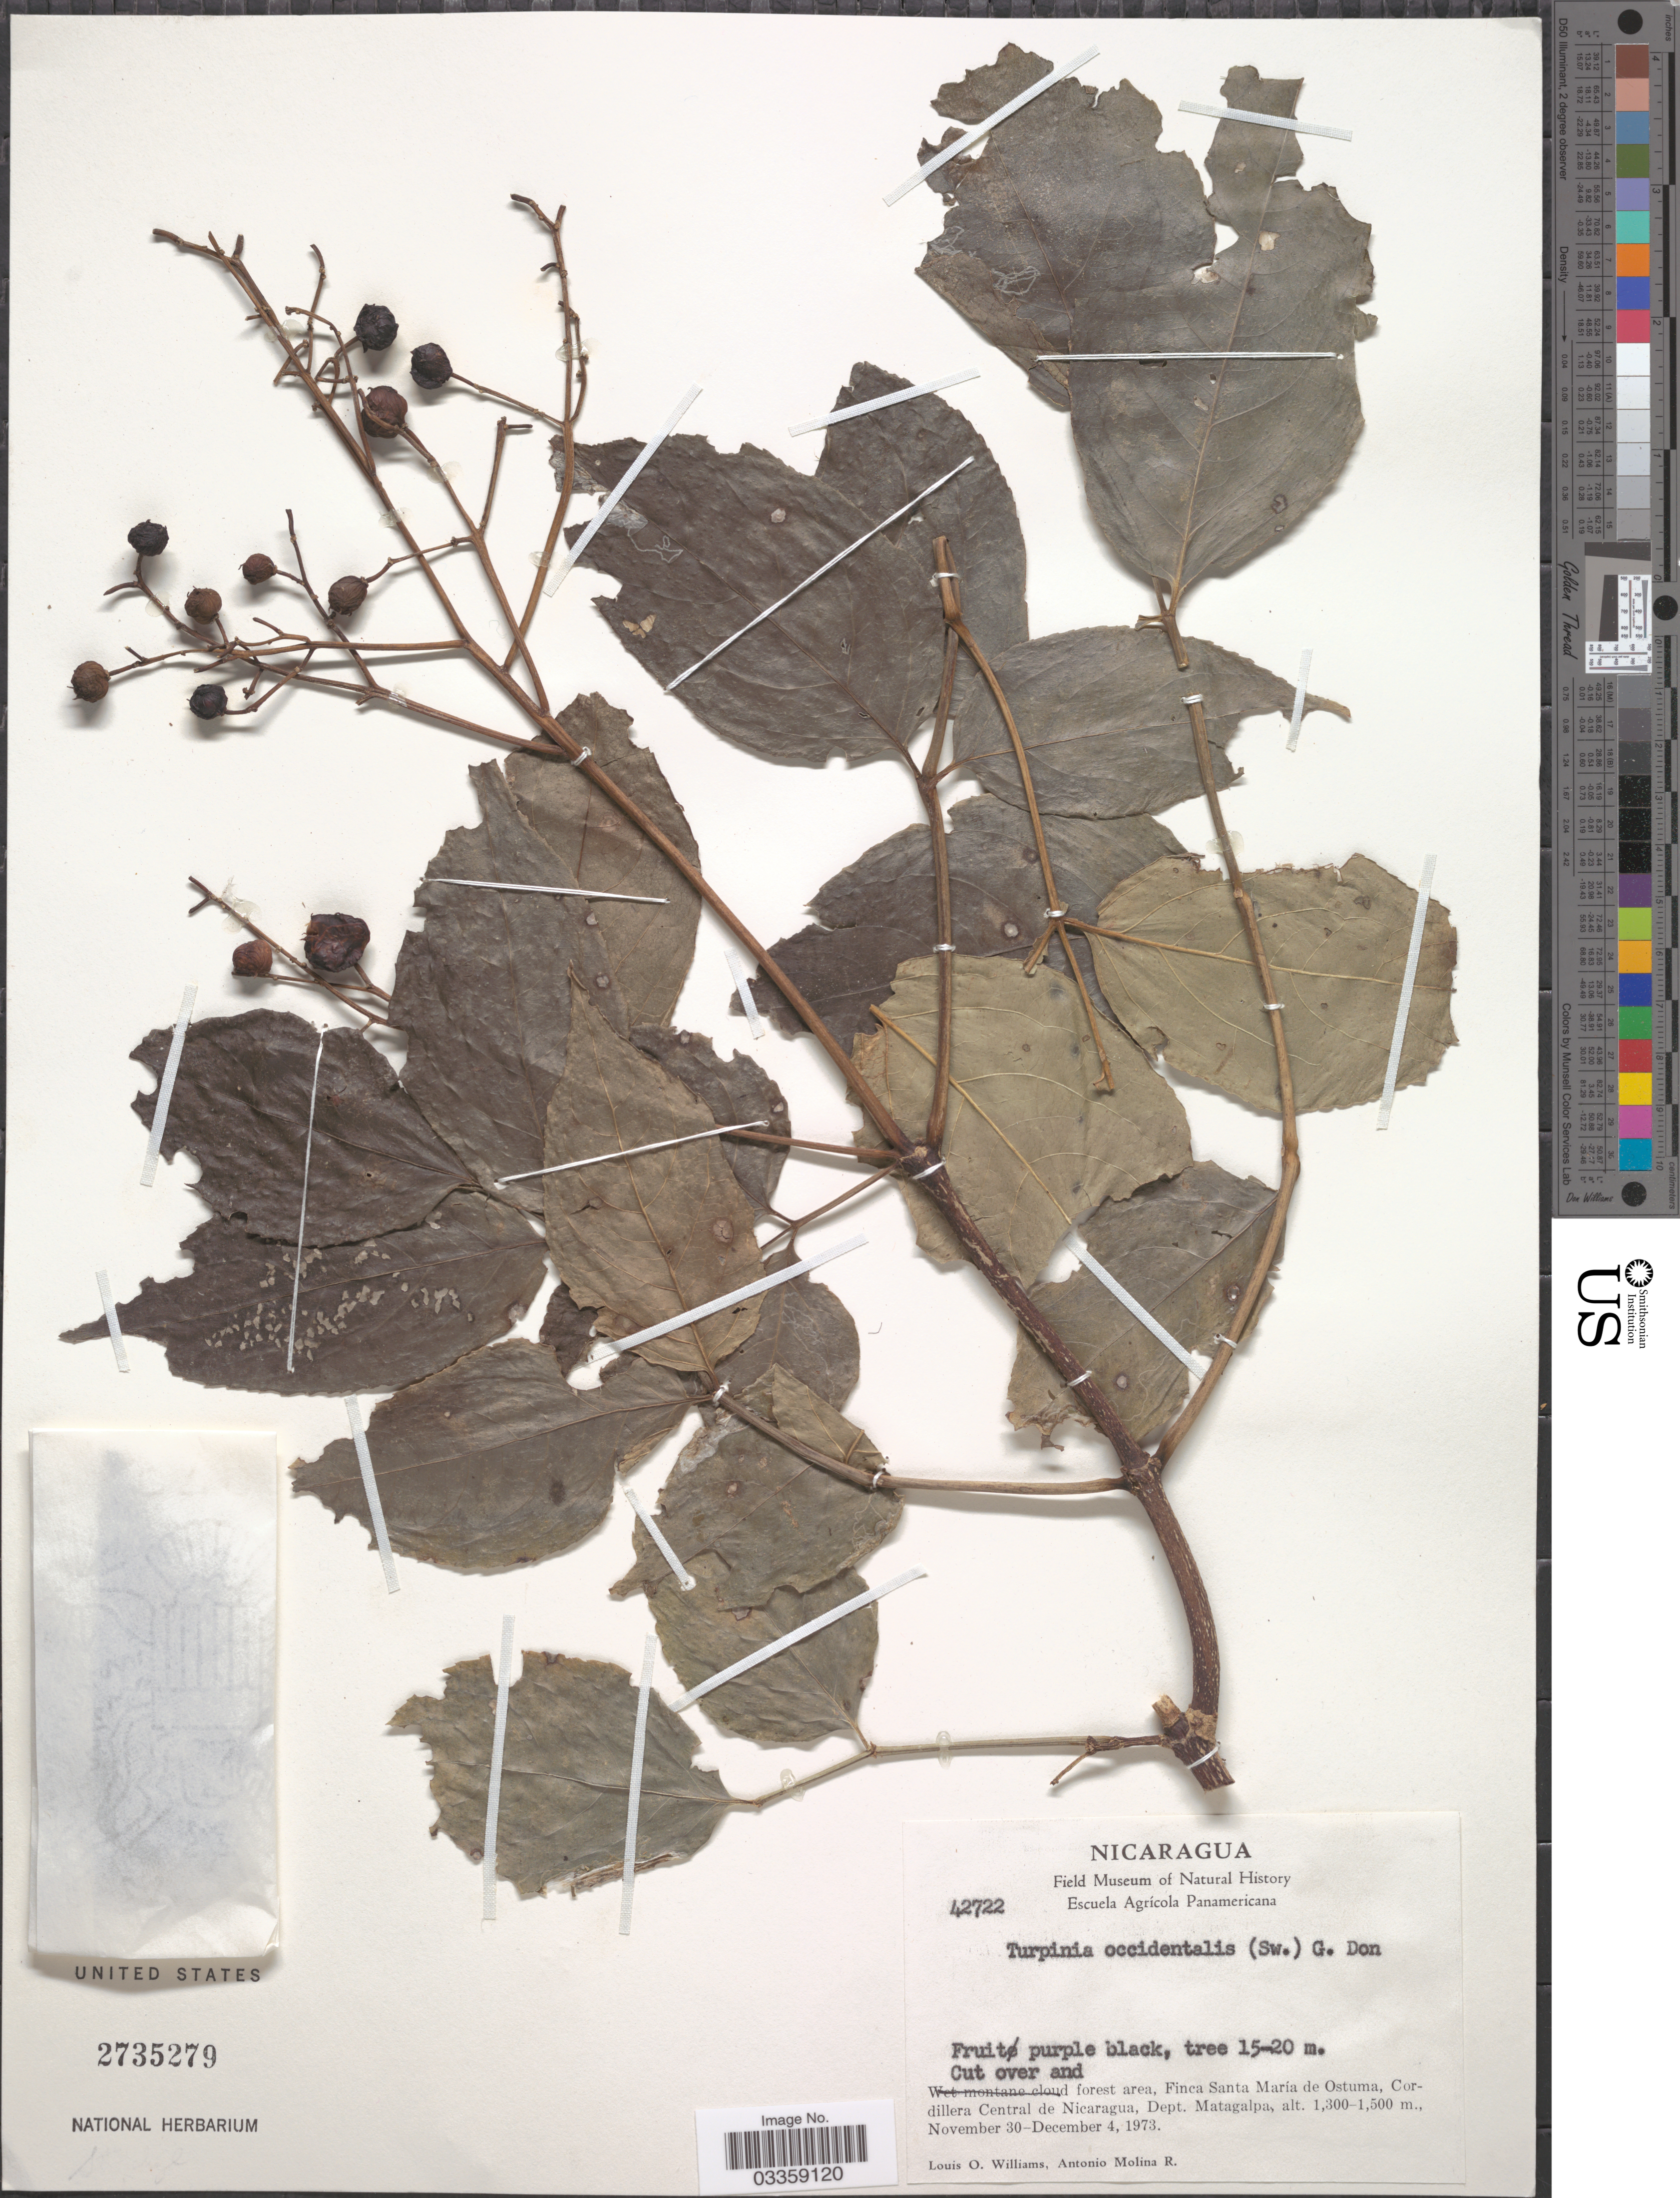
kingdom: Plantae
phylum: Tracheophyta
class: Magnoliopsida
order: Crossosomatales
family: Staphyleaceae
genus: Turpinia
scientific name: Turpinia occidentalis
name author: (Sw.) G. Don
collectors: L. O. Williams & A. Molina R.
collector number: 42722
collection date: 1973-11-30/1973-12-04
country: Nicaragua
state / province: Matagalpa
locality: Finca Santa María de Ostuma, Cordillera Central de Nicaragua, Dept. Matagalpa.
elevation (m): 1300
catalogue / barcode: US 2735279